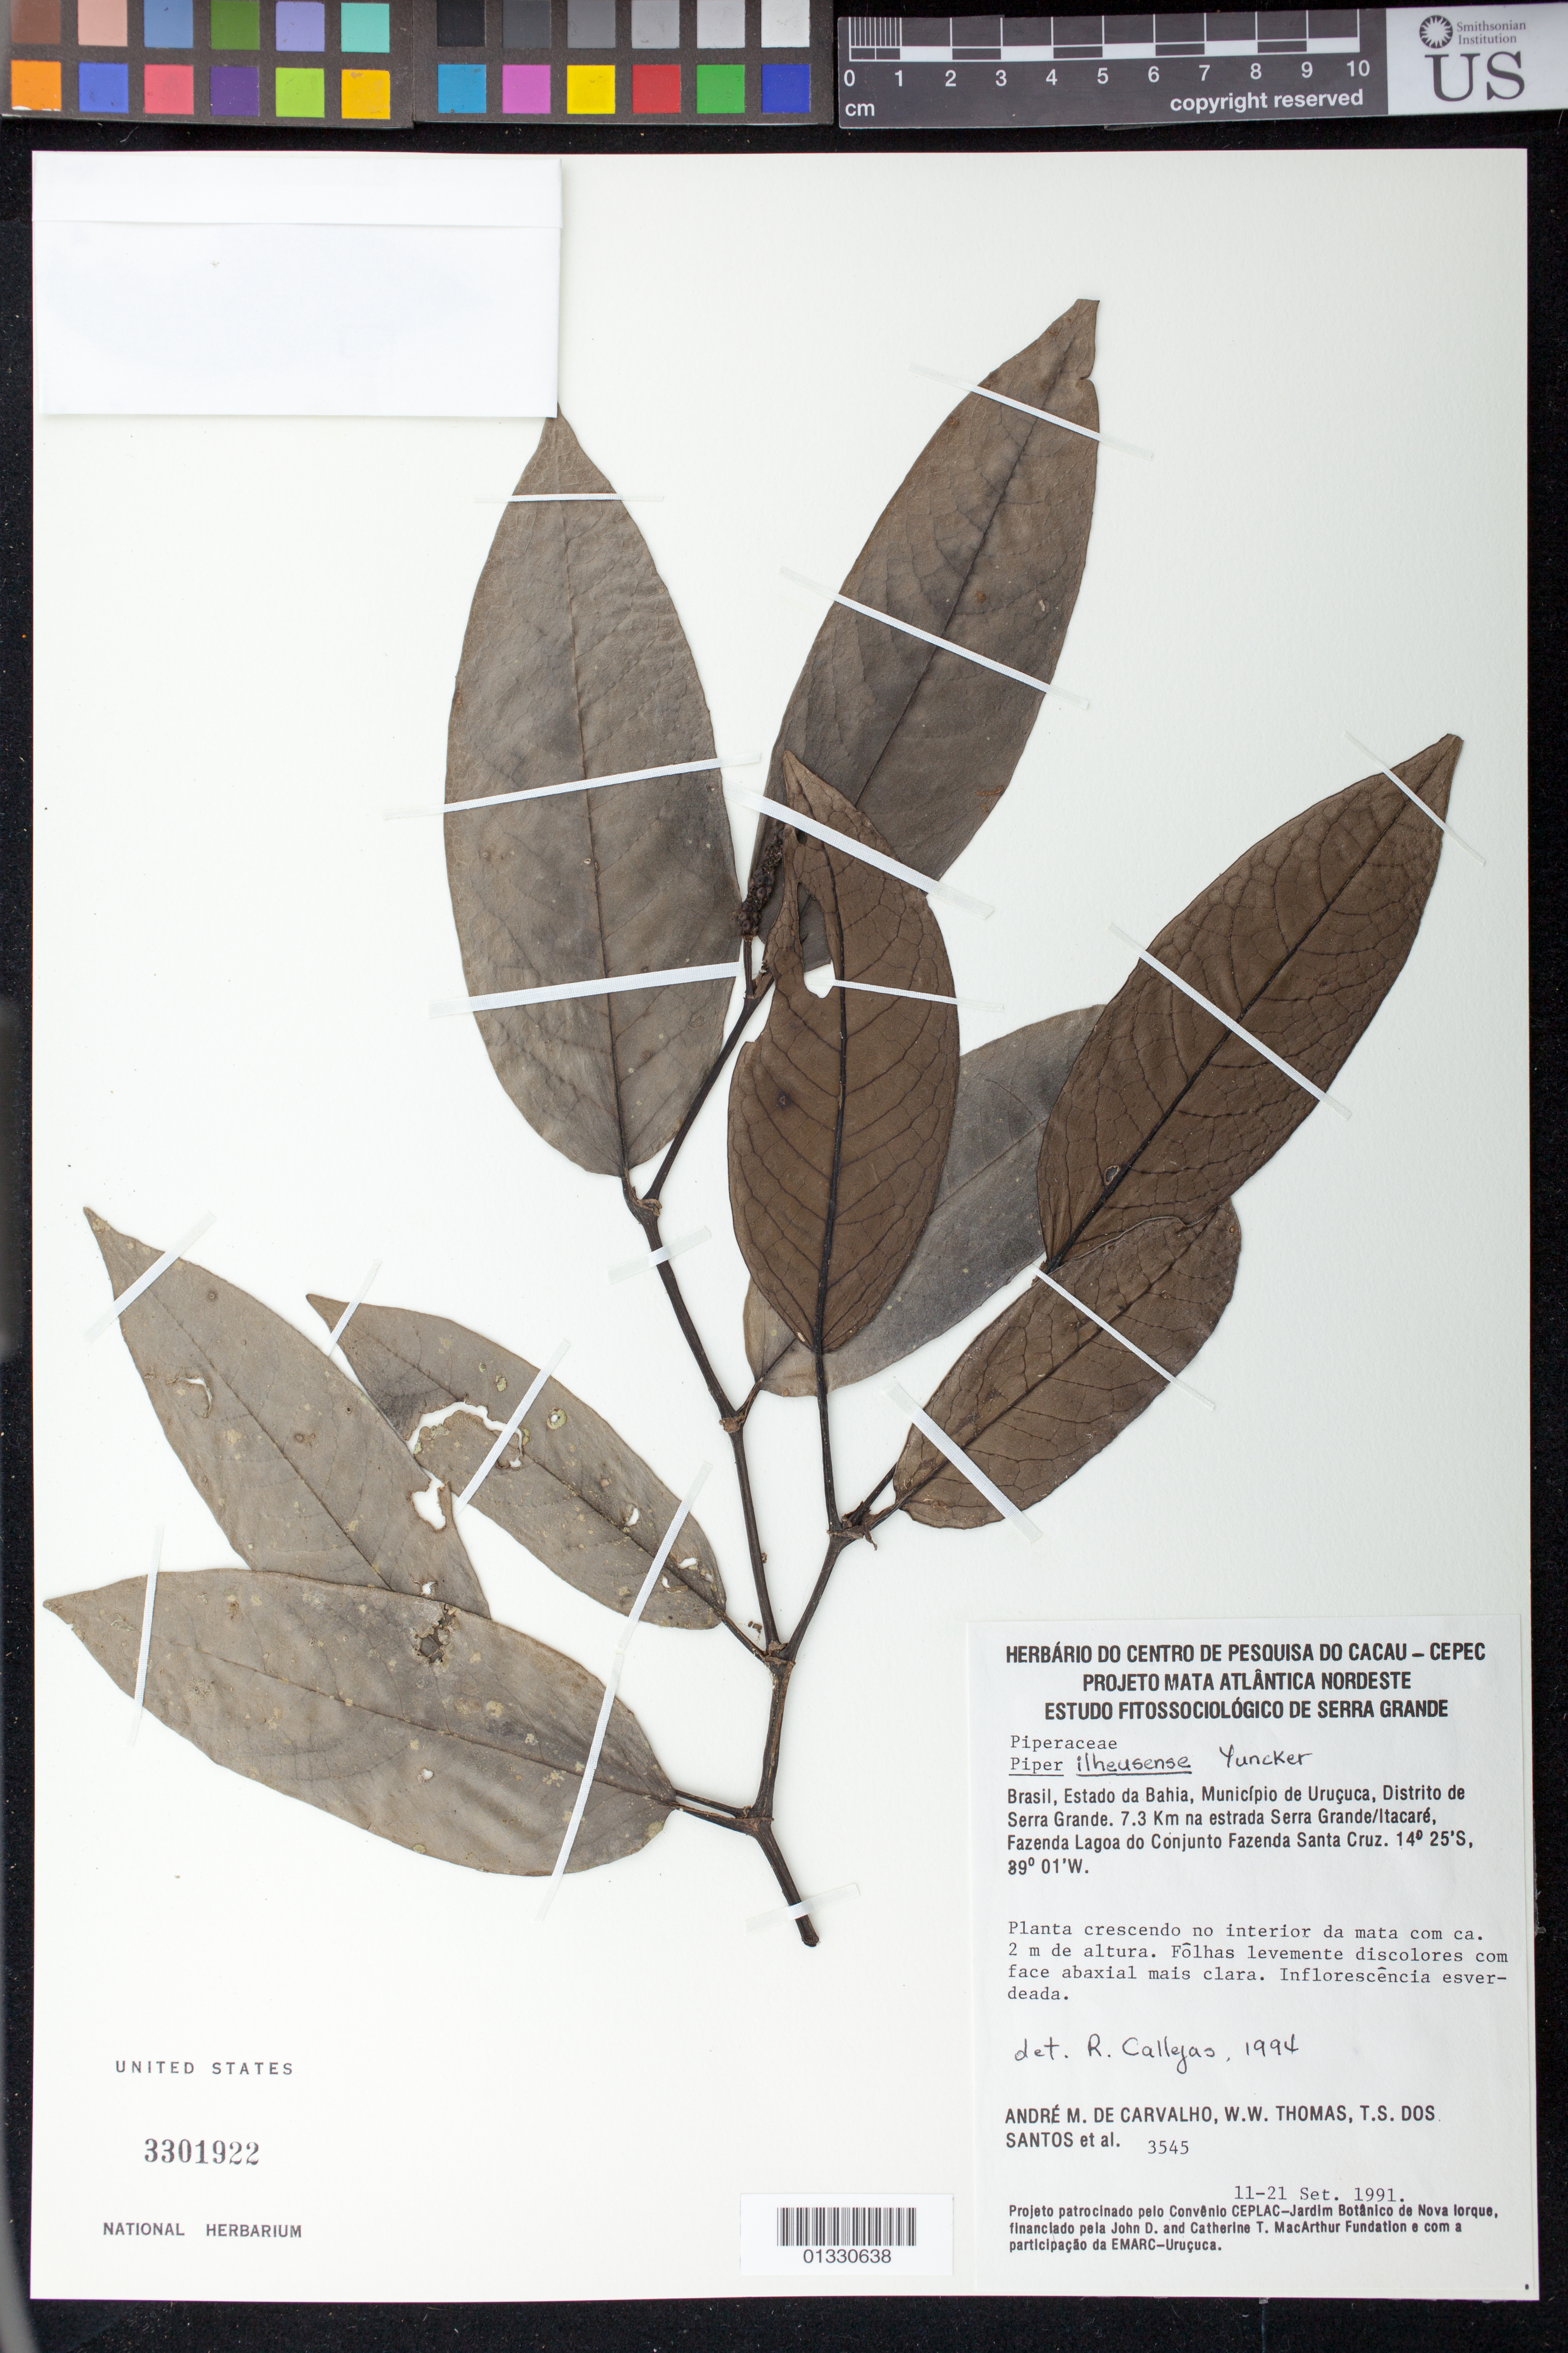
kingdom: Plantae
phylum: Tracheophyta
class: Magnoliopsida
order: Piperales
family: Piperaceae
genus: Piper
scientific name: Piper ilheusense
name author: Yunck.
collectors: A. M. Carvalho, W. W. Thomas & T. S. Santos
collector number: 3545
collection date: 1991-09-11/1991-09-21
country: Brazil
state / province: Bahia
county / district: Uruçuca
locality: Distrito de Serra Grande. 7,3 km na estrada Serra Grande/Itacaré, Fazenda Lagoa do Conjunto Fazenda Santa Cruz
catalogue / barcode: US 3301922